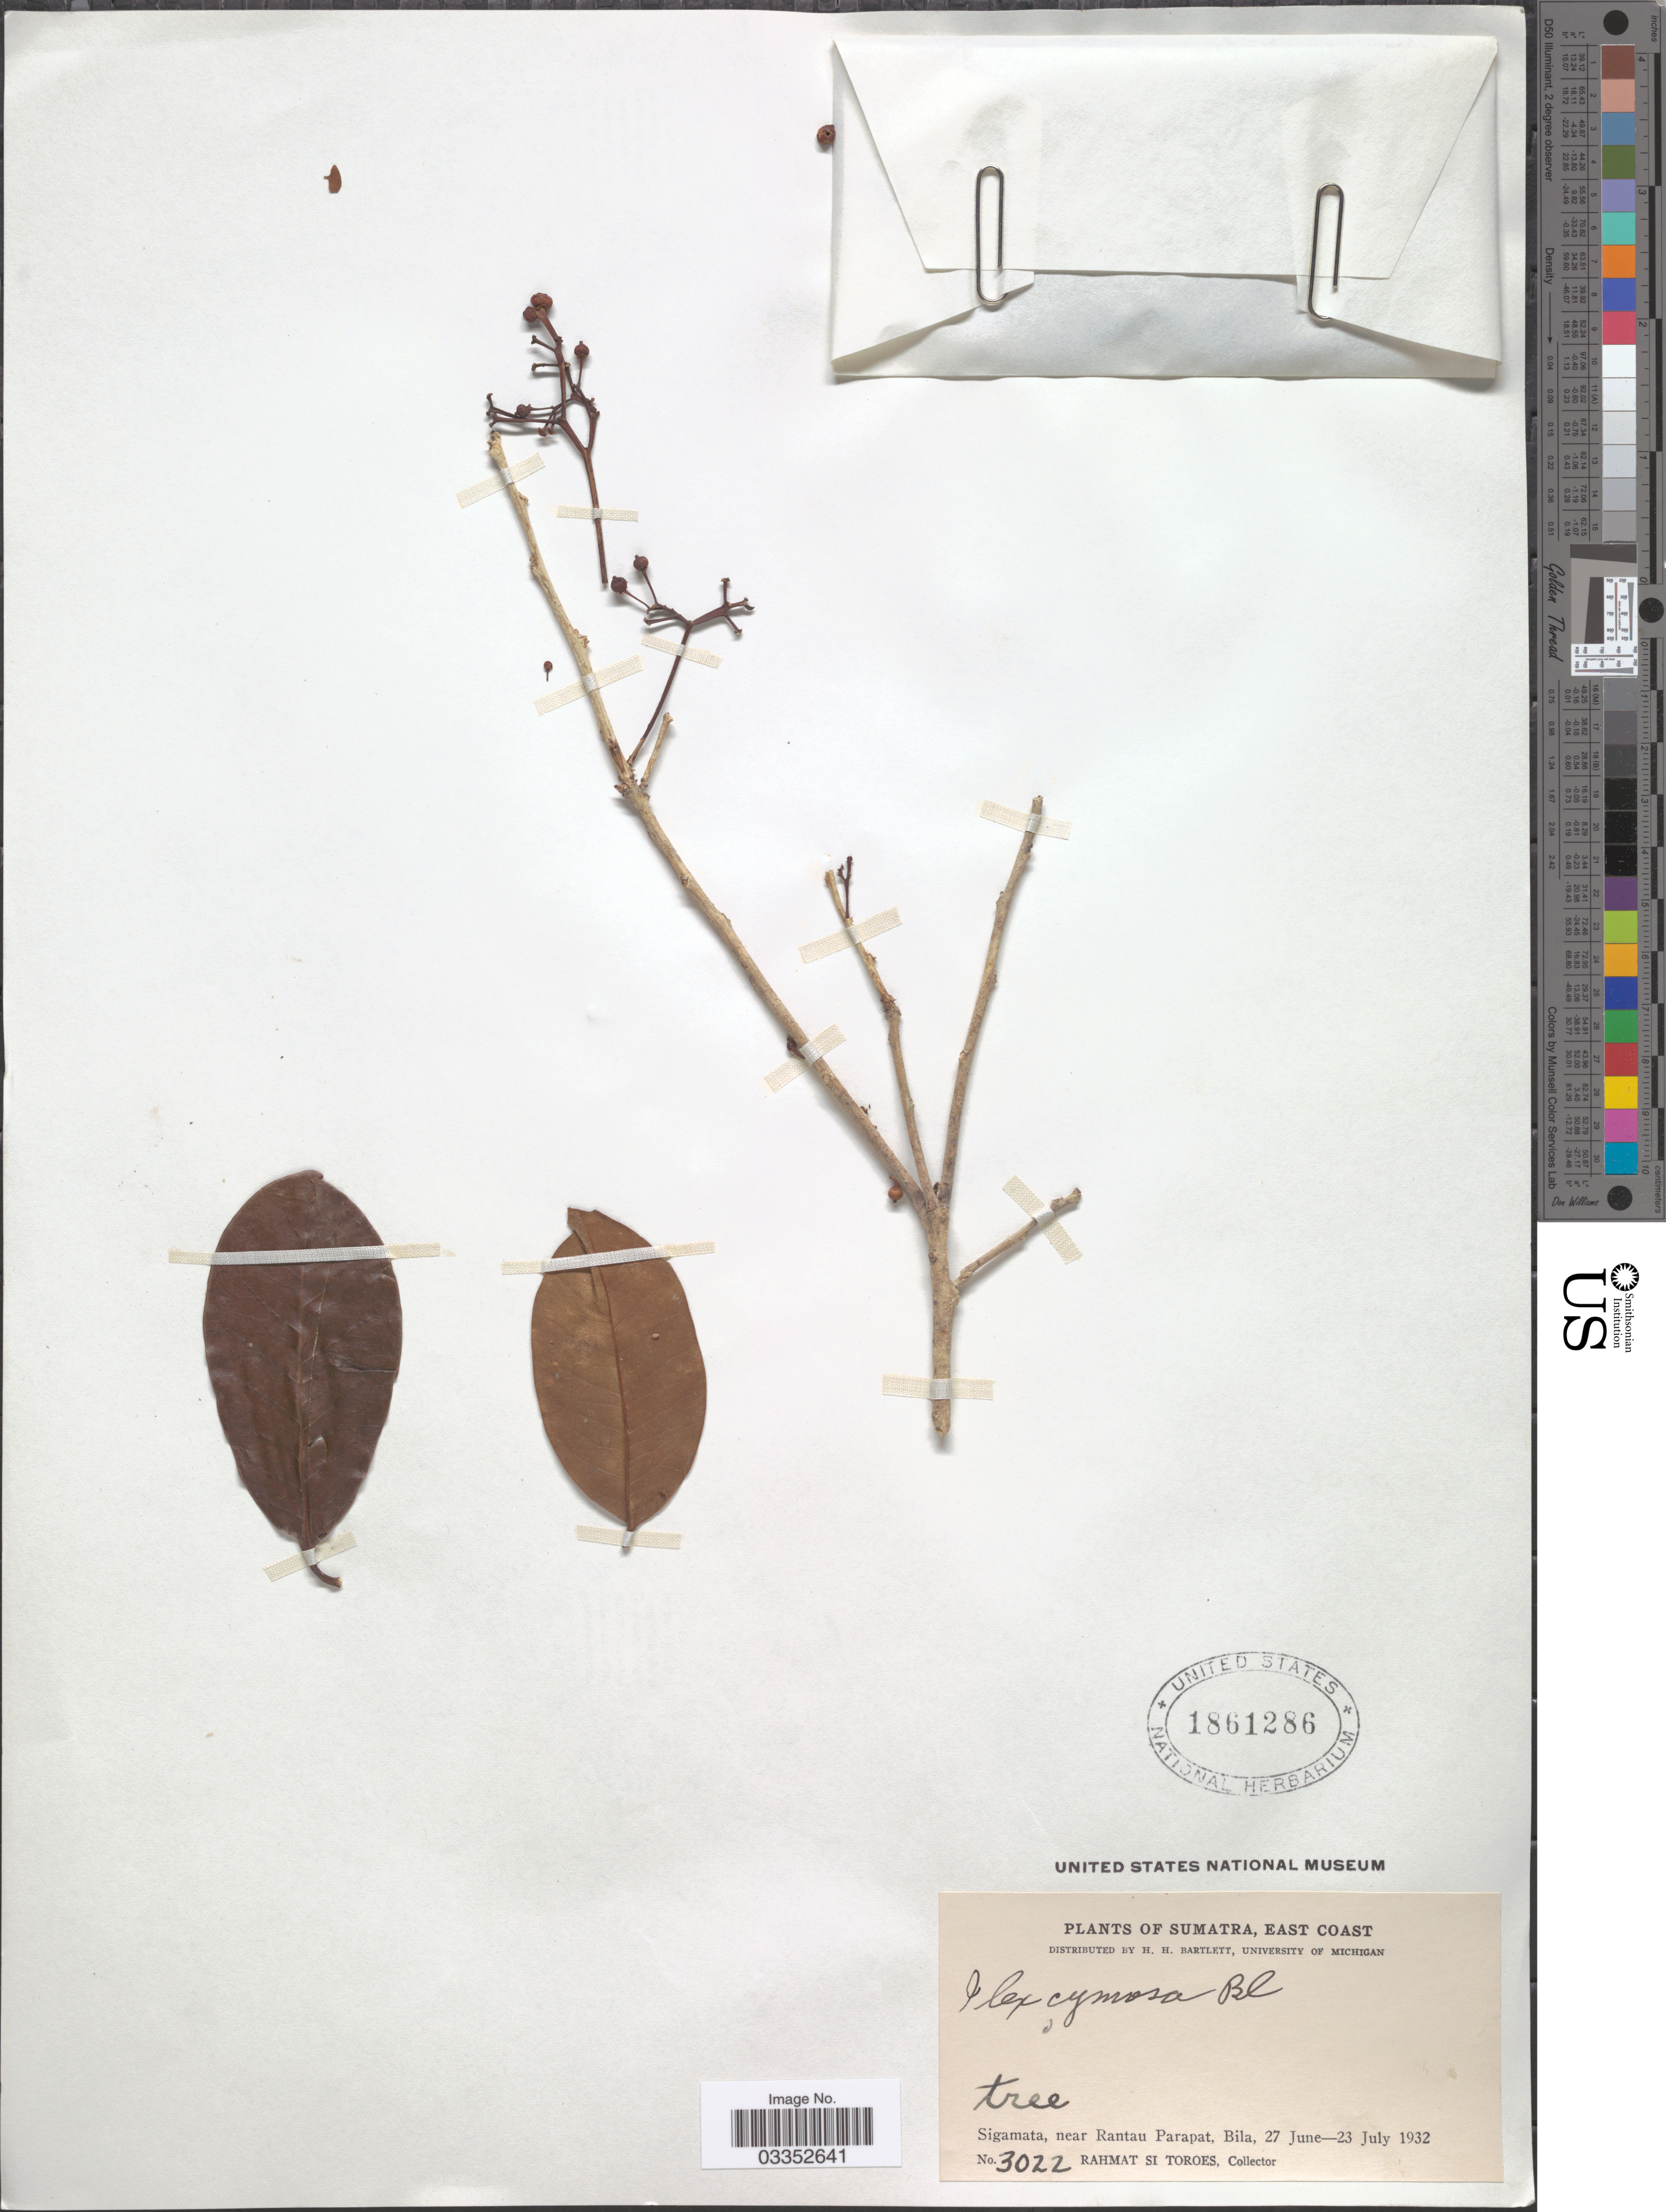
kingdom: Plantae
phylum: Tracheophyta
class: Magnoliopsida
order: Aquifoliales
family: Aquifoliaceae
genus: Ilex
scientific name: Ilex cymosa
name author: Blume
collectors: Rahmat Si Boeea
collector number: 3022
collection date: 1932-06-27/1932-07-23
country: Indonesia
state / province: Sumatra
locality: East Coast. Sigamata, near Rantau Parapat, Bila.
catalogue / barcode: US 1861286